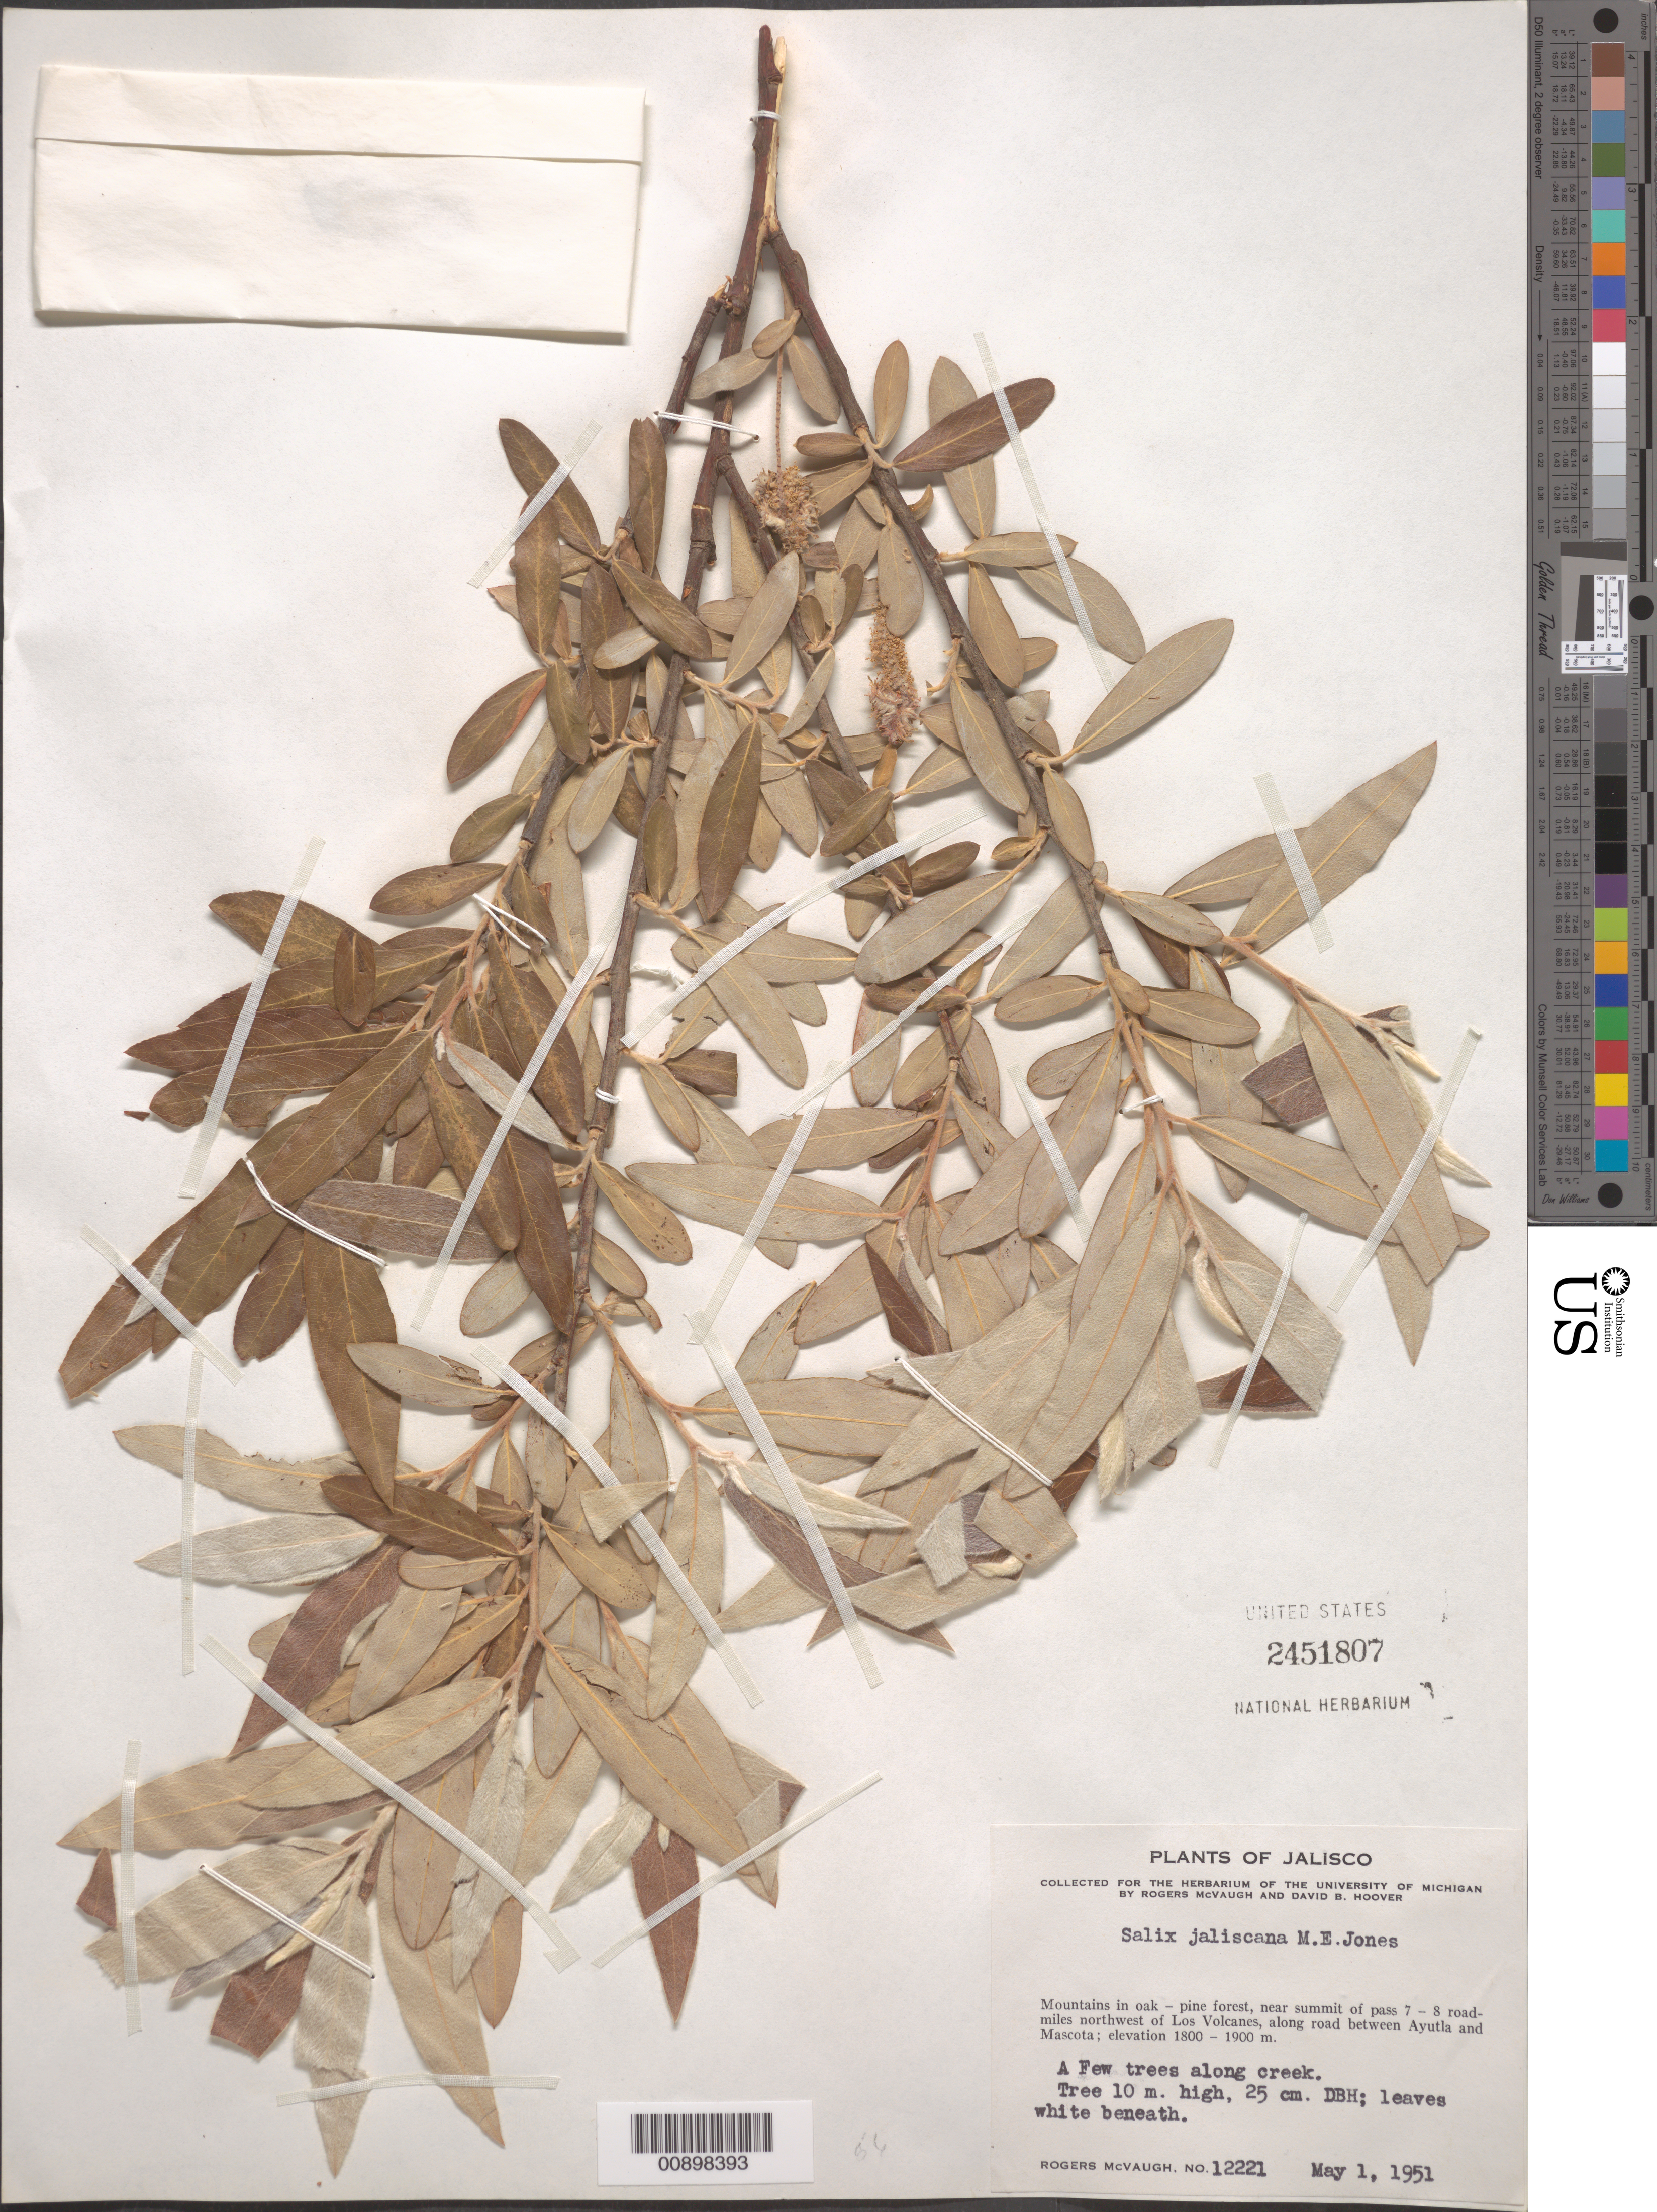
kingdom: Plantae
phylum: Tracheophyta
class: Magnoliopsida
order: Malpighiales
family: Salicaceae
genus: Salix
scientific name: Salix jaliscana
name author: M.E. Jones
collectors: R. McVaugh & D. B. Hoover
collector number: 12221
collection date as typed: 01 May 1951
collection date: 1951-05-01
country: Mexico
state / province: Jalisco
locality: Near summit of pass 7 - 8 road-miles northwest of Los Volcanes, along road between Ayutla and Mascota.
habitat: Mountains in oak-pine forest, near summit of pass. Along creek.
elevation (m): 1900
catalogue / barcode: US 2451807